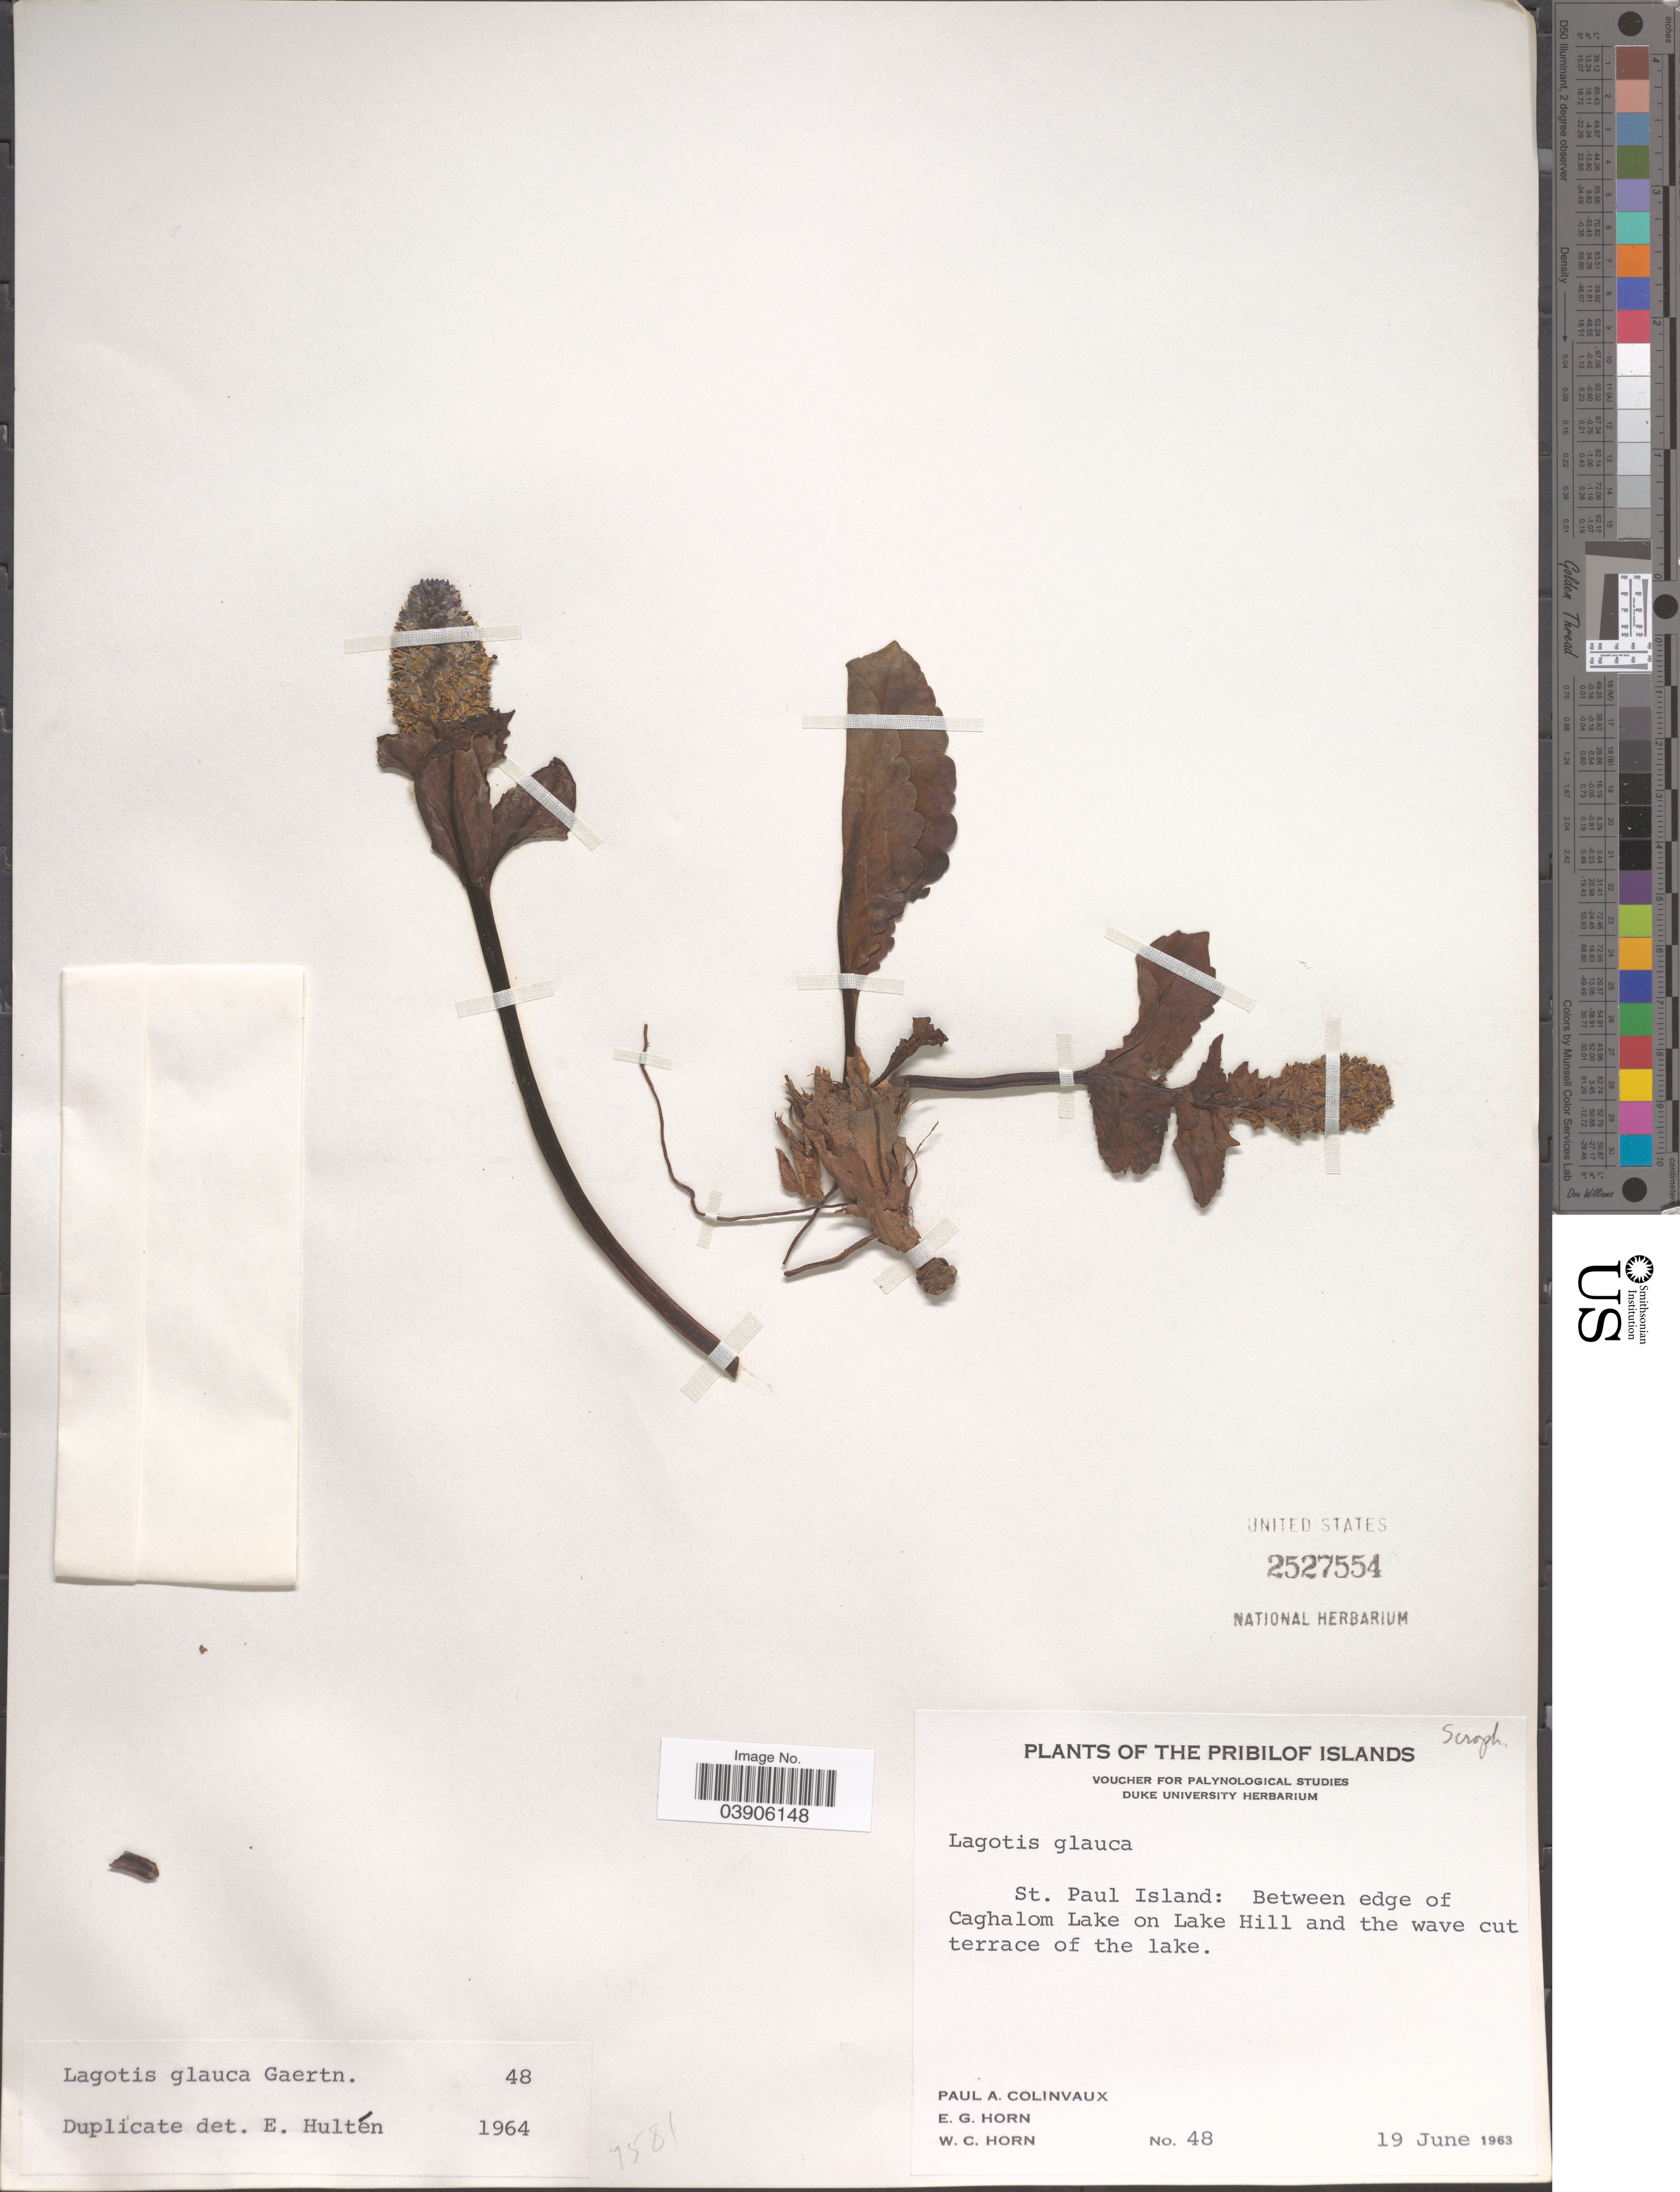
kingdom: Plantae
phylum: Tracheophyta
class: Magnoliopsida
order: Lamiales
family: Plantaginaceae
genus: Lagotis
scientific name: Lagotis glauca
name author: Gaertn.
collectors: P. Colinvaux, E. Horn & W. Horn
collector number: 48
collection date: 1963-06-19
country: United States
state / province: Alaska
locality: The Pribilof Islands. St. Paul Island: Between edge of Caghalom Lake on Lake Hill and the wave cut terrace of the lake.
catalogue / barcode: US 2527554